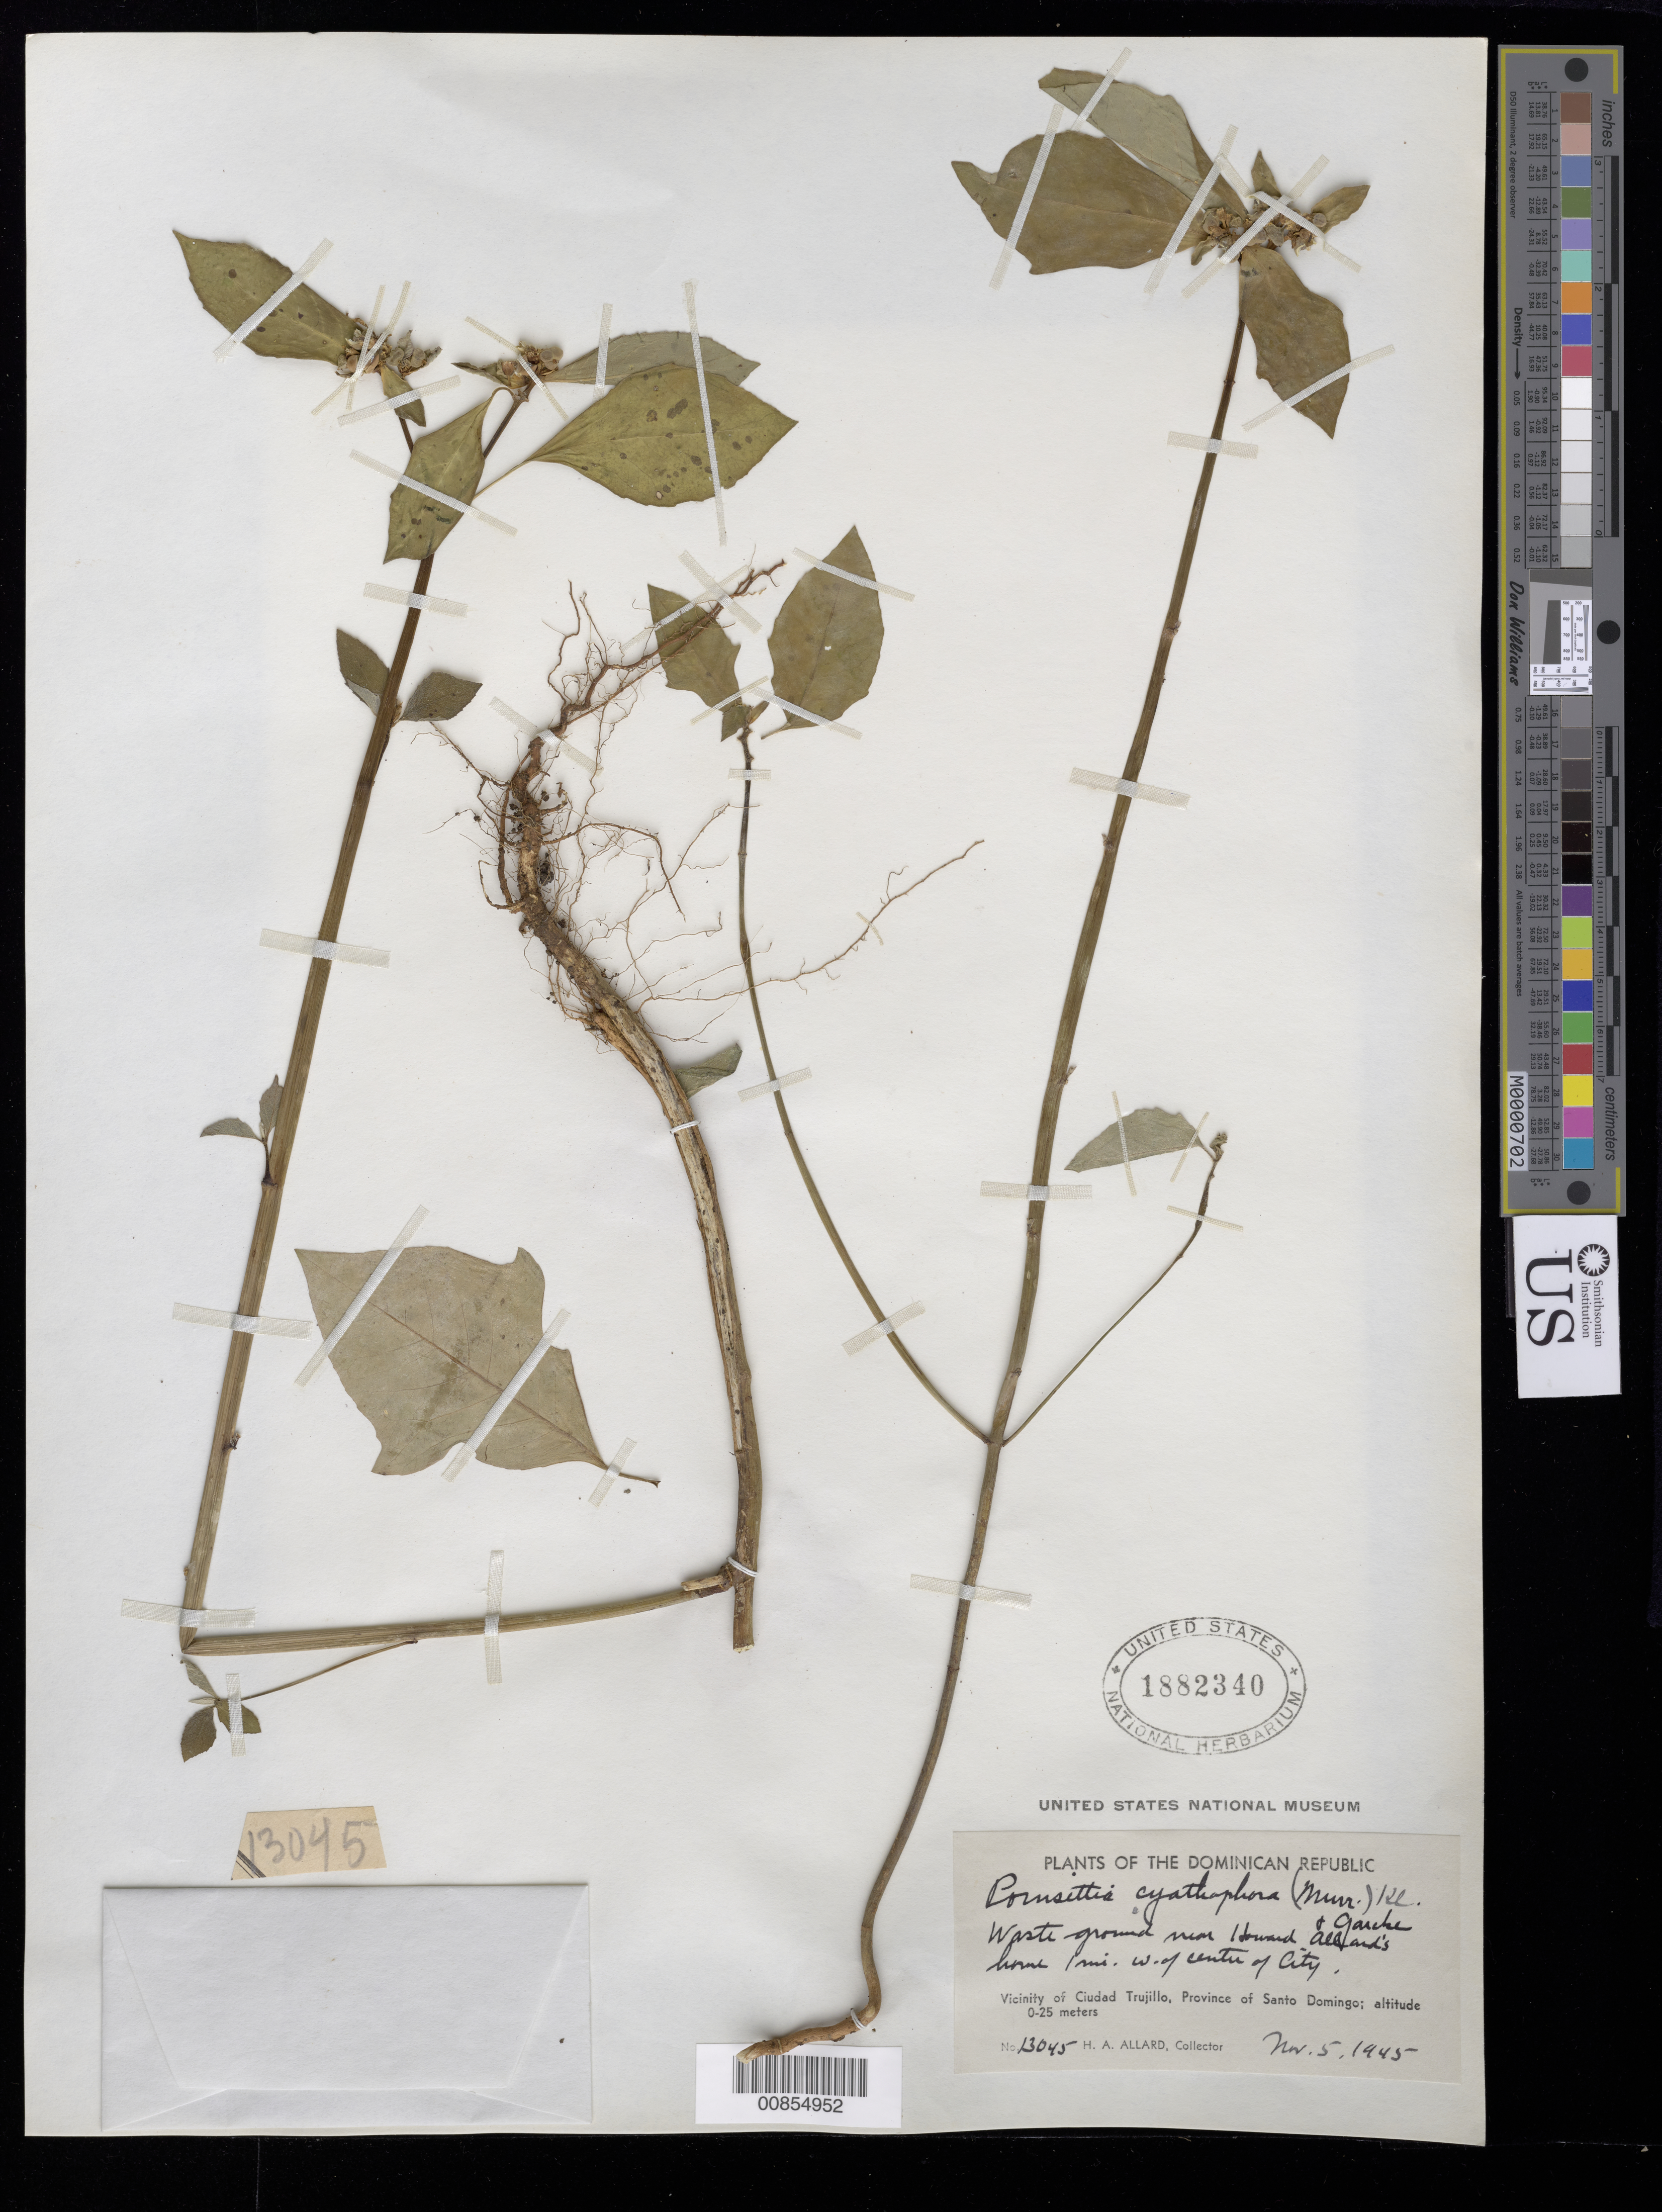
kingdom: Plantae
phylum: Tracheophyta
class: Magnoliopsida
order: Malpighiales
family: Euphorbiaceae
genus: Euphorbia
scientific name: Euphorbia heterophylla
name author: L.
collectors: H. A. Allard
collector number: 13045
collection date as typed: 05 Nov 1945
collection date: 1945-11-05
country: Dominican Republic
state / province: Distrito Nacional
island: Hispaniola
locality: Vicinity of Santo Domingo City, near Howard Allard's house, 1 mil W of center of city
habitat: Waste ground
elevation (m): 0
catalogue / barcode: US 1882340